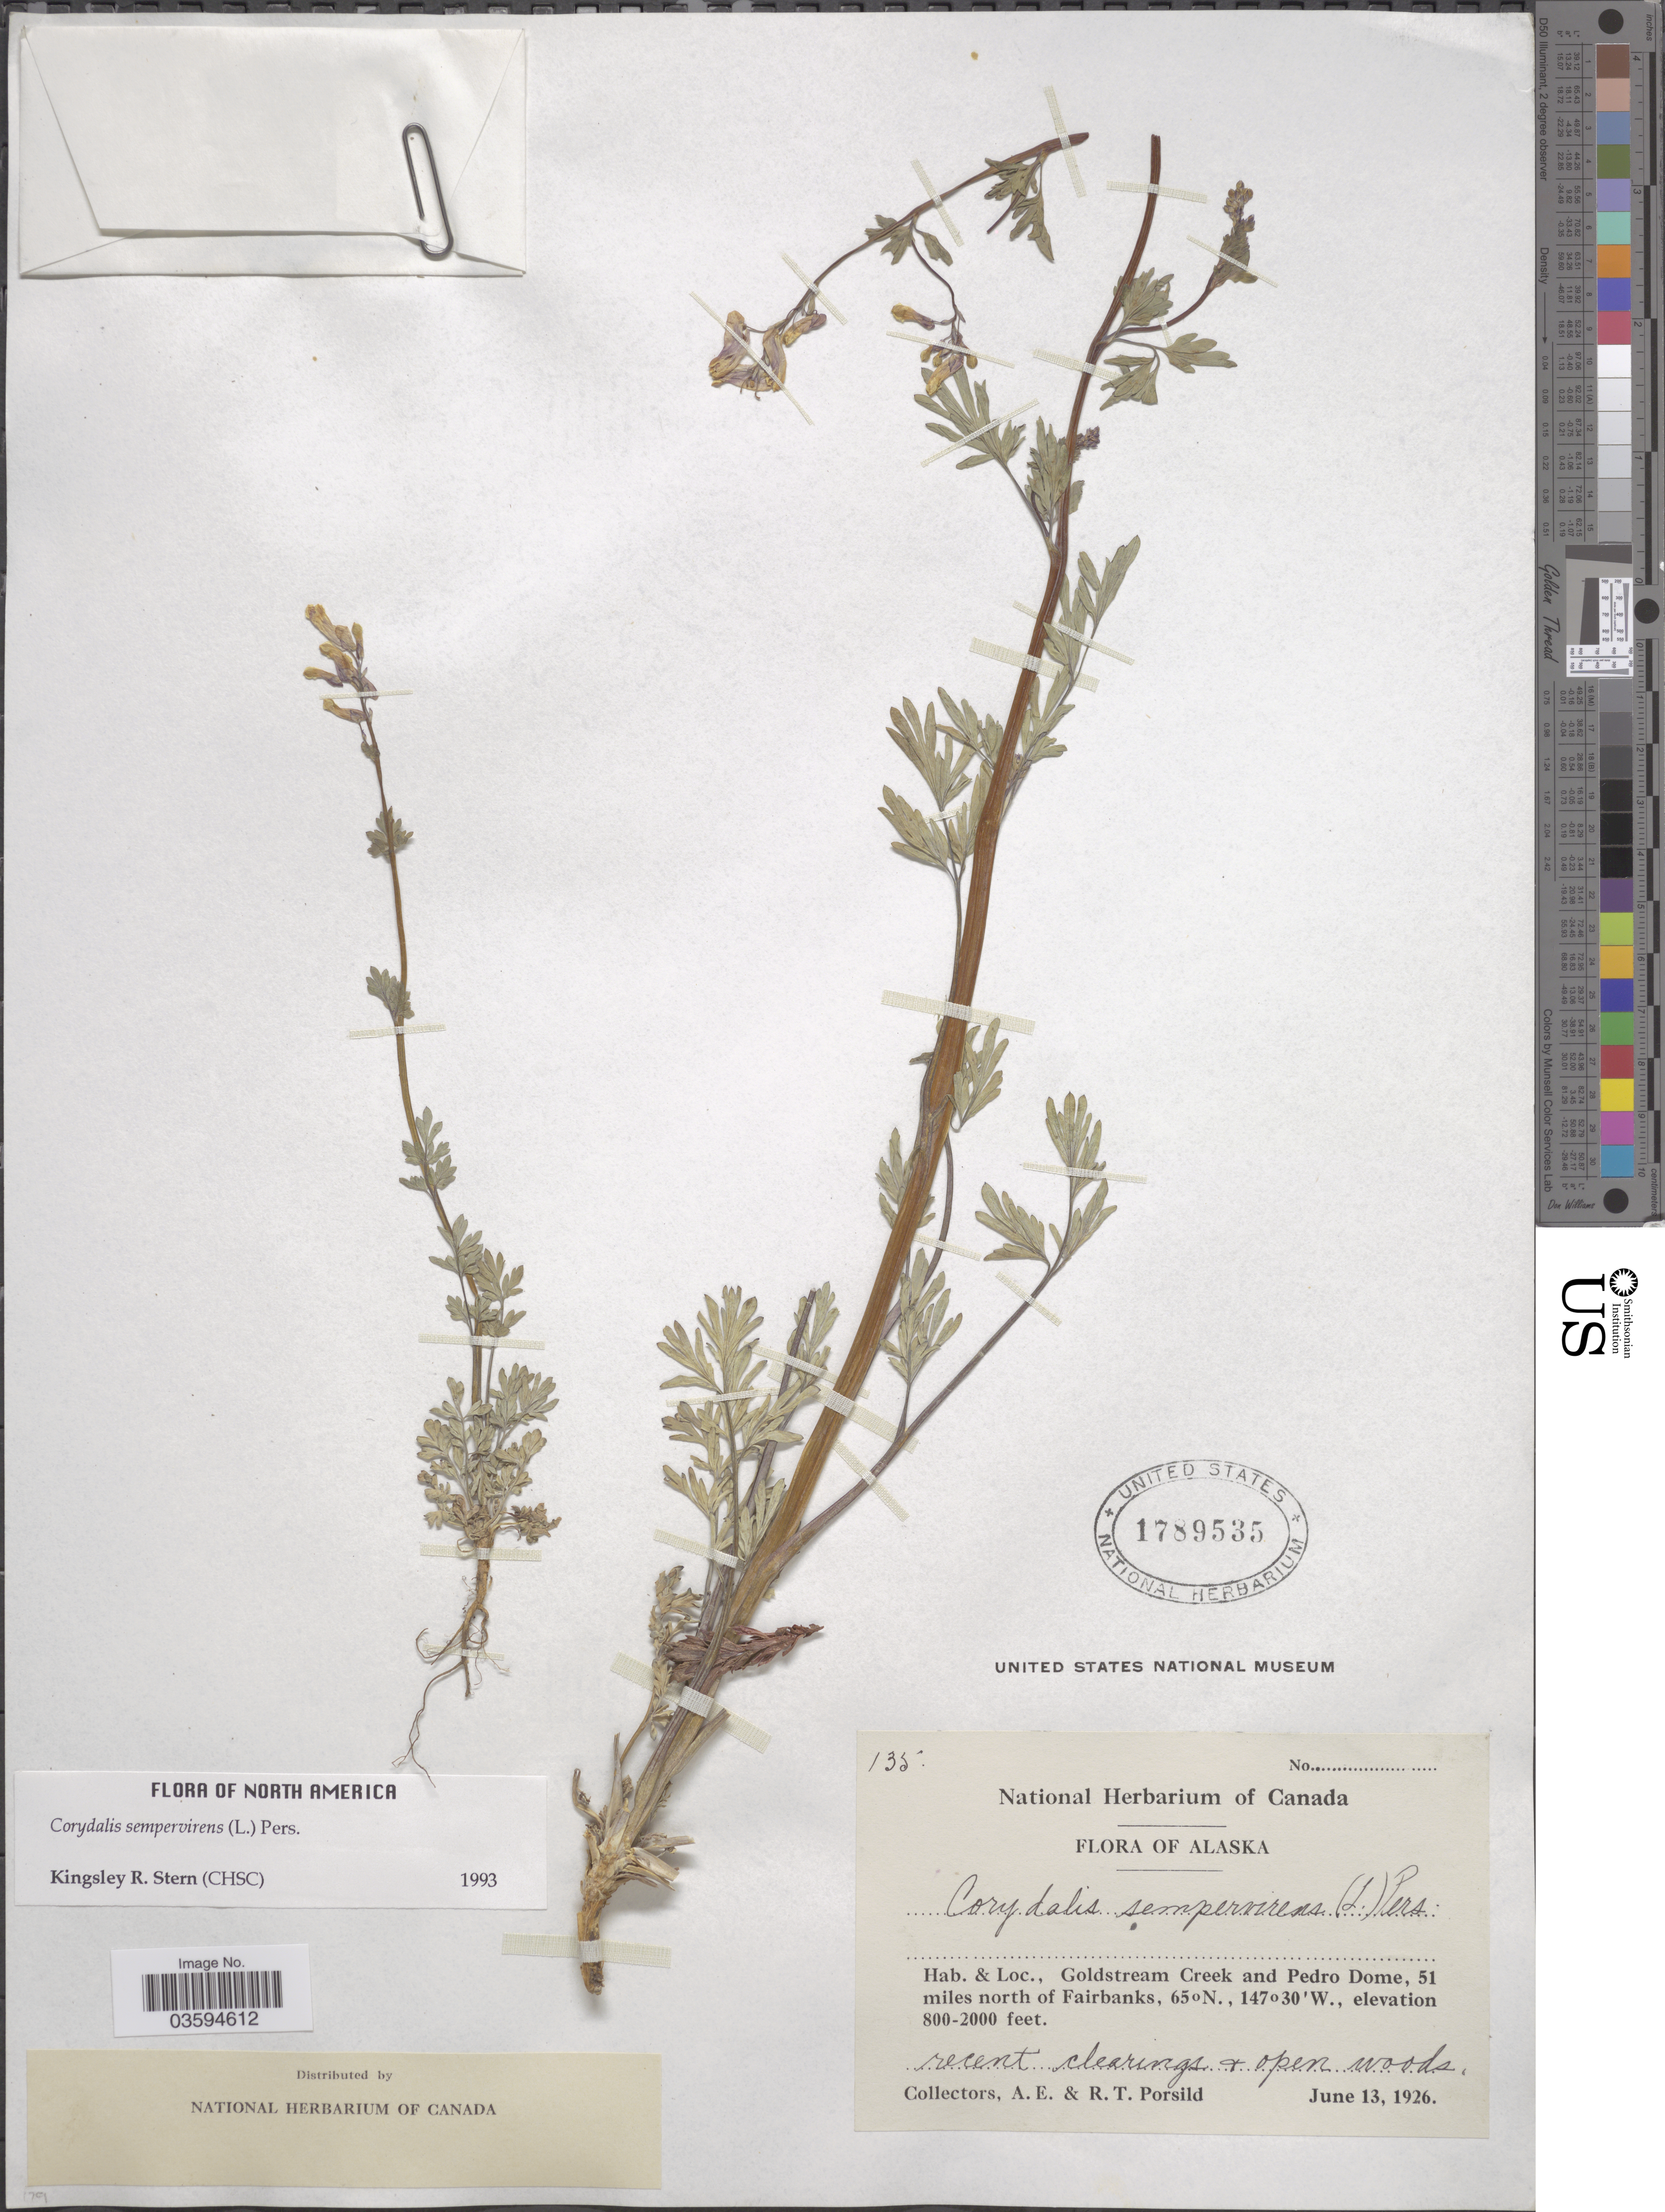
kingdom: Plantae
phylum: Tracheophyta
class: Magnoliopsida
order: Ranunculales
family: Papaveraceae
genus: Capnoides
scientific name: Capnoides sempervirens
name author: (L.) Borkh.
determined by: Strong, M. T., (US), Smithsonian Institution - National Museum of Natural History (UNITED STATES)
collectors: A. E. Porsild & R. T. Porsild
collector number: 135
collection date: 1926-06-13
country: United States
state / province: Alaska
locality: Goldstream Creek and Pedro Dome, 51 miles north of Fairbanks.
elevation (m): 244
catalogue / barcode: US 1789535